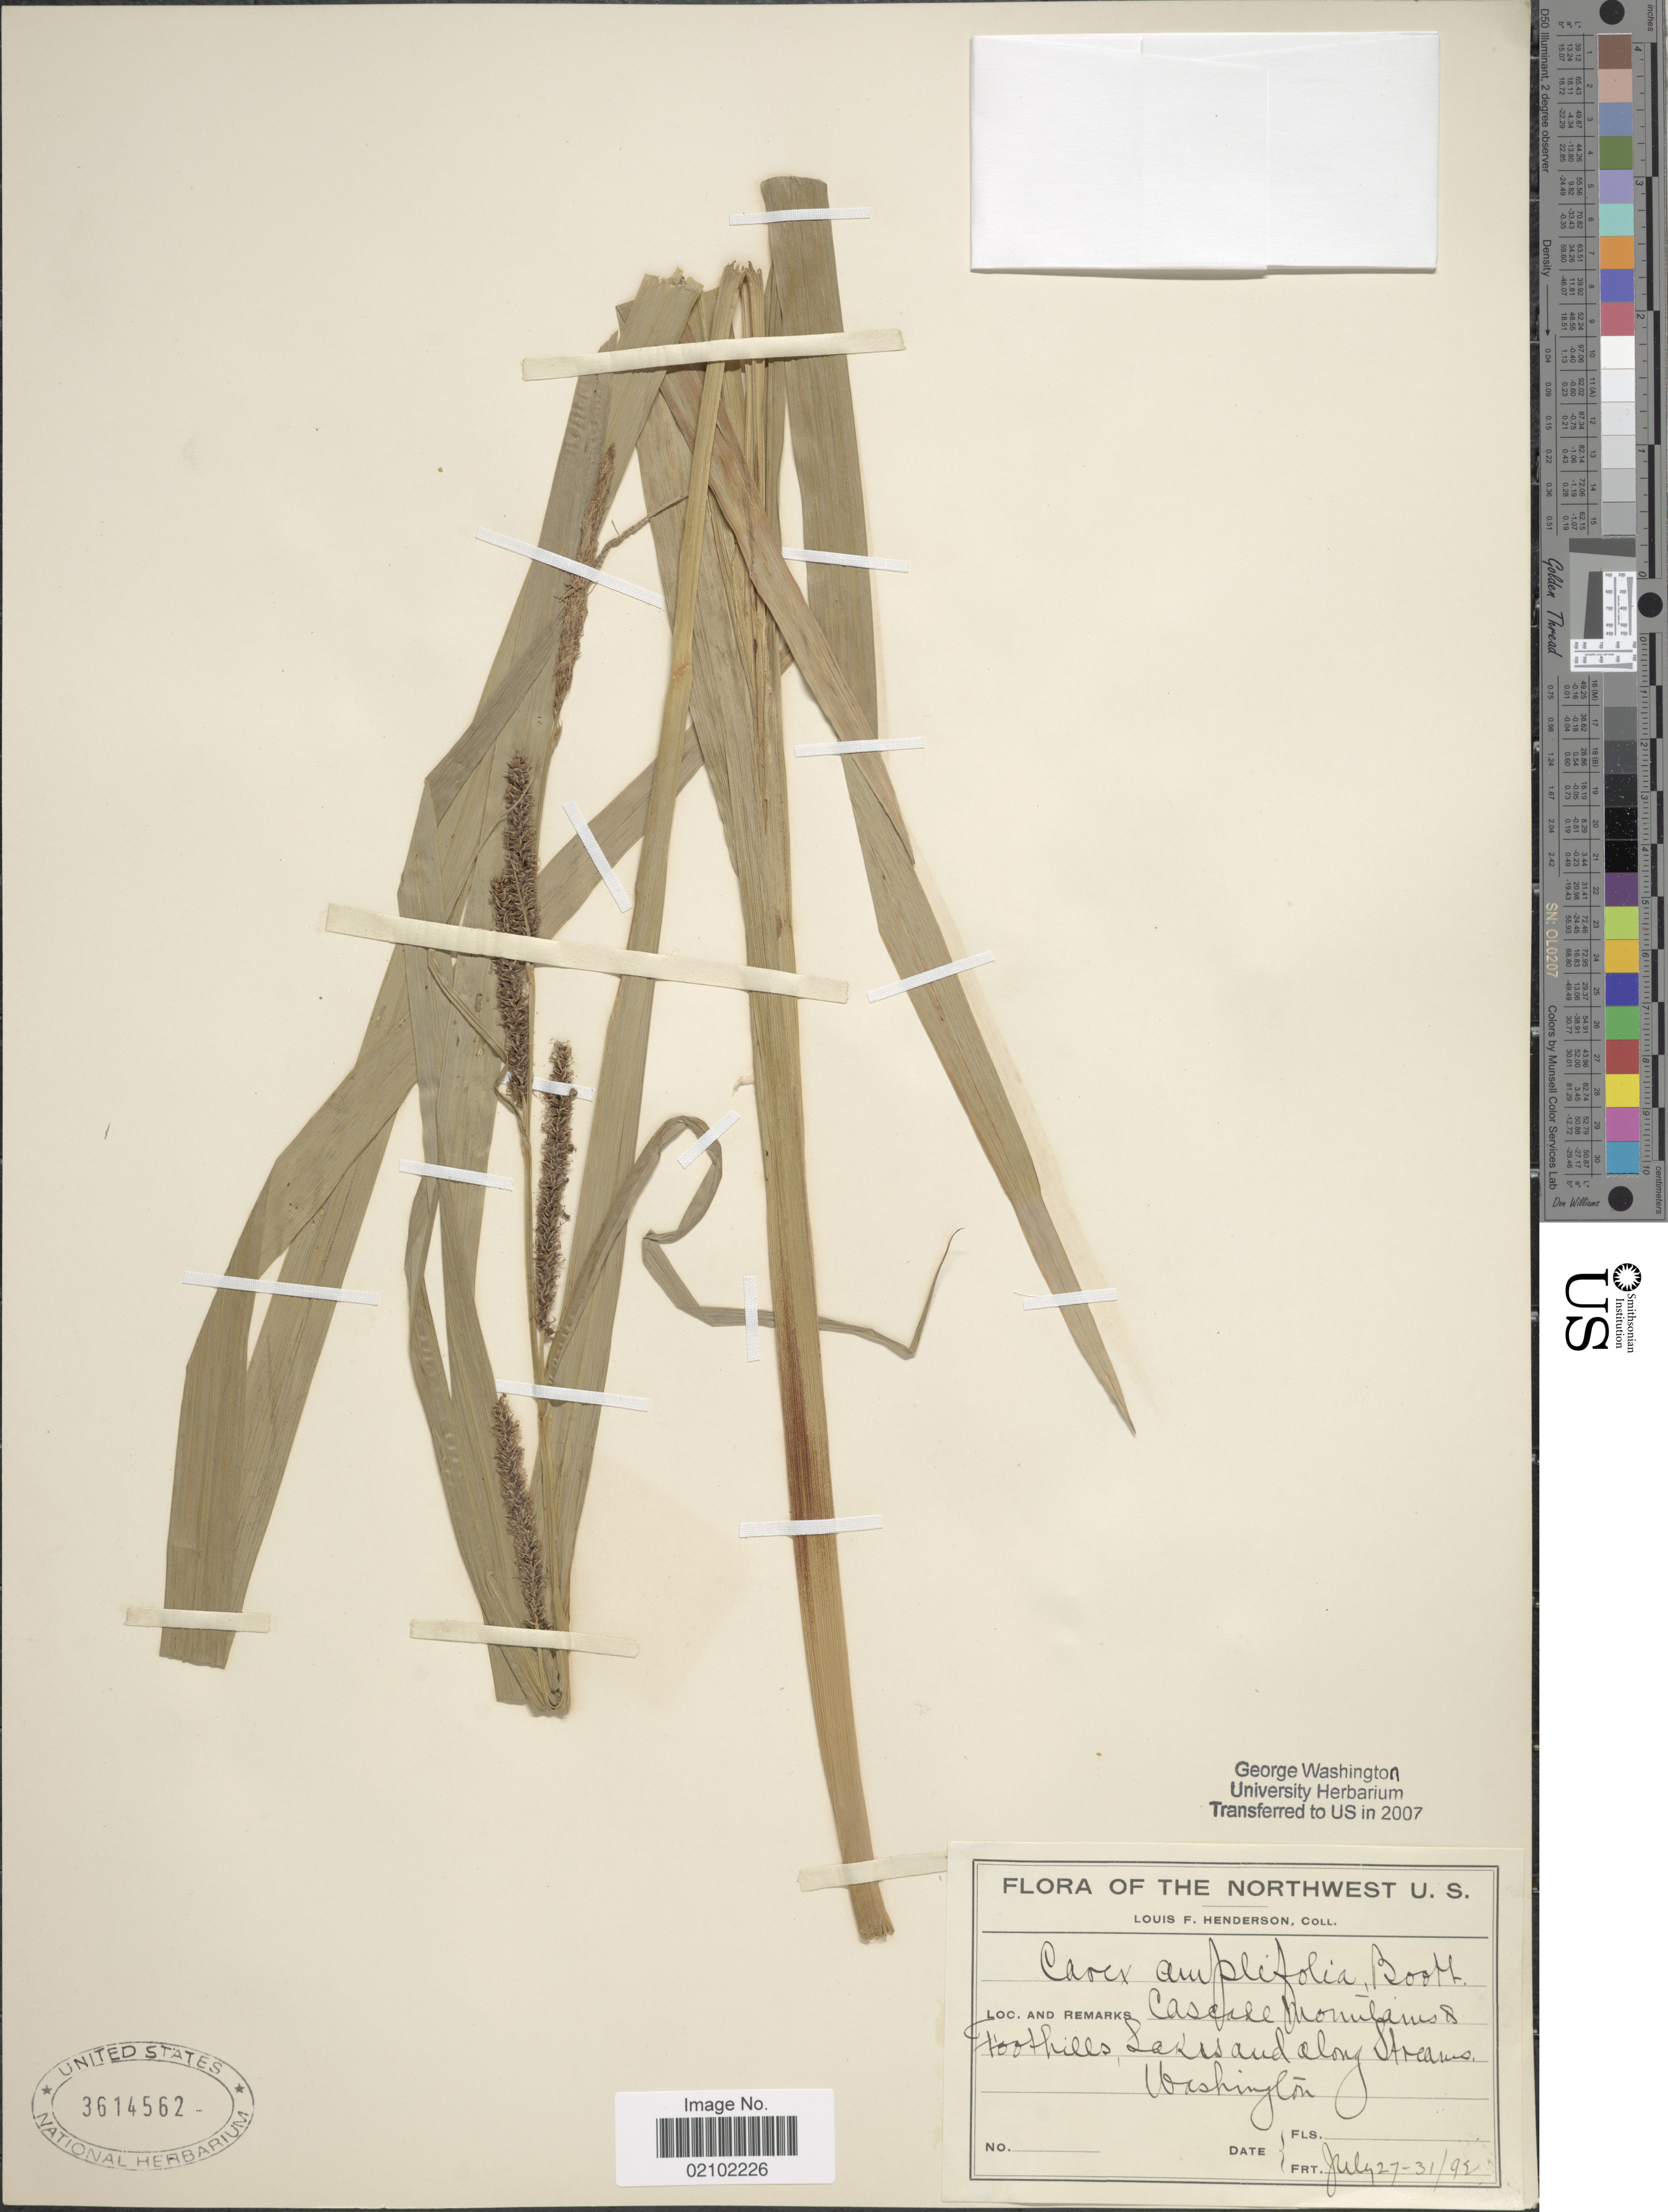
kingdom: Plantae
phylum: Tracheophyta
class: Liliopsida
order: Poales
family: Cyperaceae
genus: Carex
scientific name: Carex amplifolia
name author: Boott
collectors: L. Henderson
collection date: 1892-07-27/1892-07-31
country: United States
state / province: Washington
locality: Northwest U. S. Cascade Mountains & Foothills Lakes and along Streams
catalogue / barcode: US 3614562